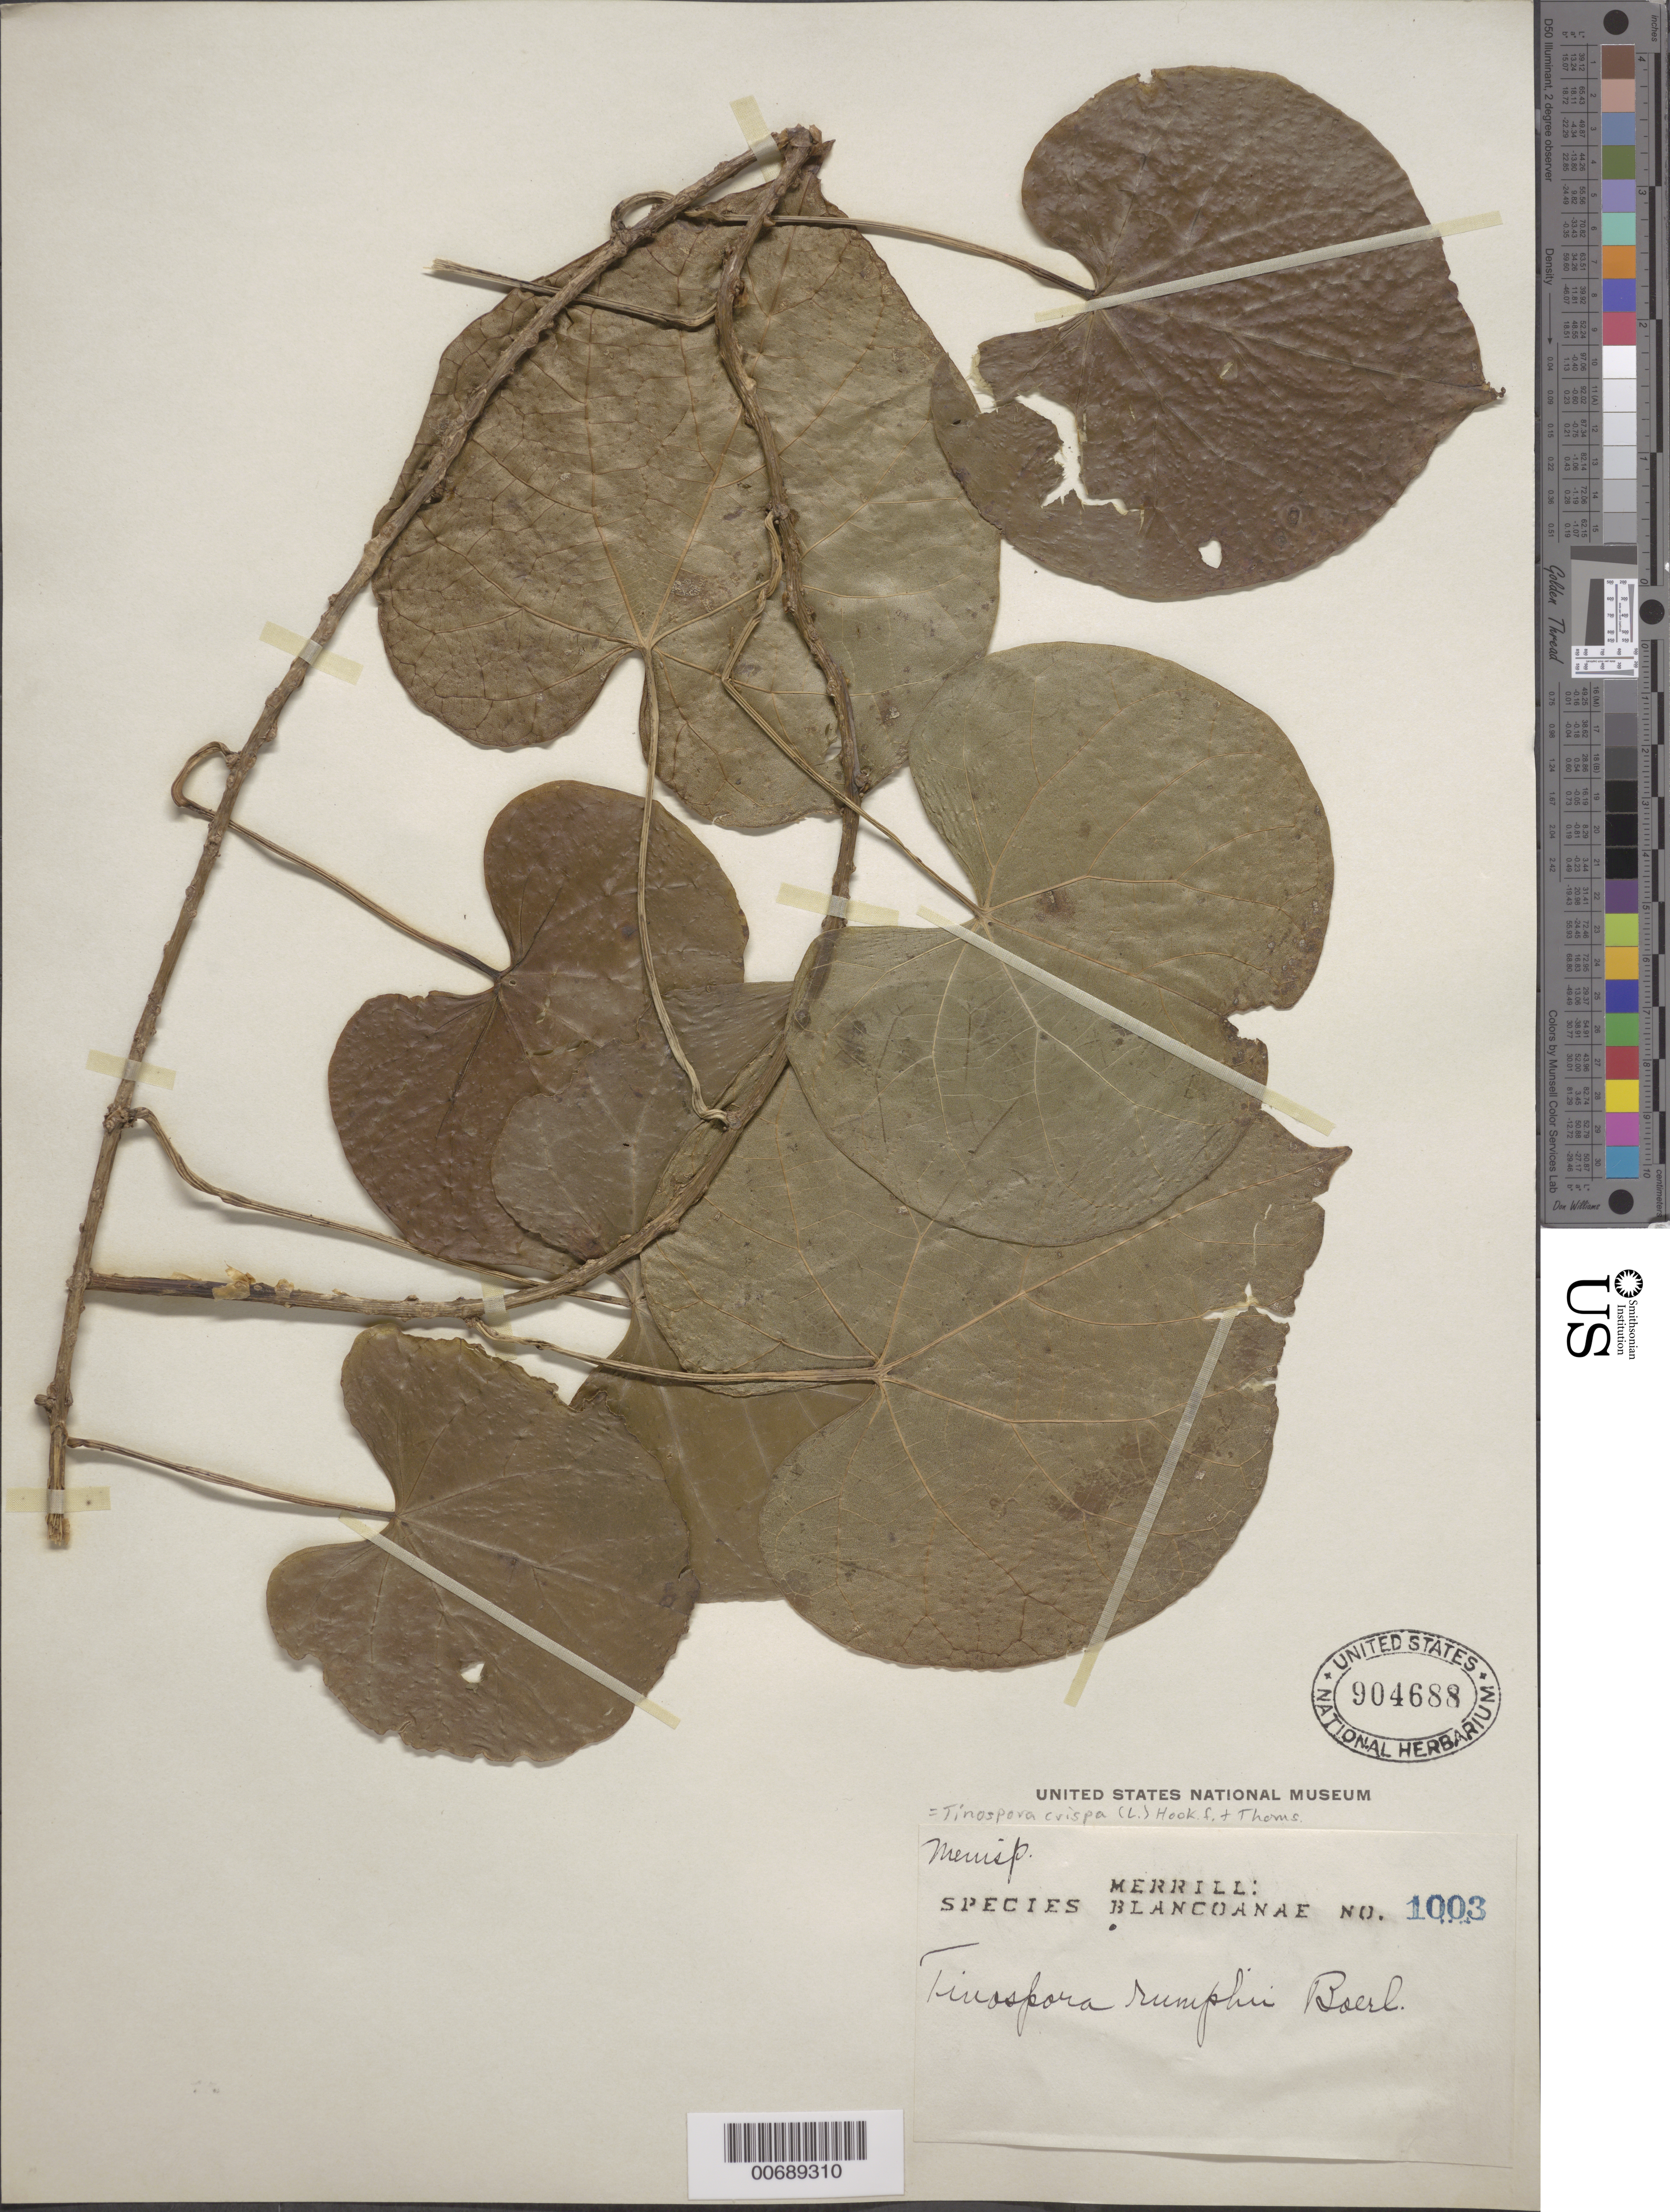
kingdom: Plantae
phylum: Tracheophyta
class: Magnoliopsida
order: Ranunculales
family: Menispermaceae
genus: Tinospora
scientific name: Tinospora crispa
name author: (L.) Hook. f. & Thomson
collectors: E. D. Merrill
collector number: Sp. Blancoan. 1003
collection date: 1916-10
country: Philippines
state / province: National Capital Region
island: Luzon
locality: Masambong, near Manila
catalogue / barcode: US 904688